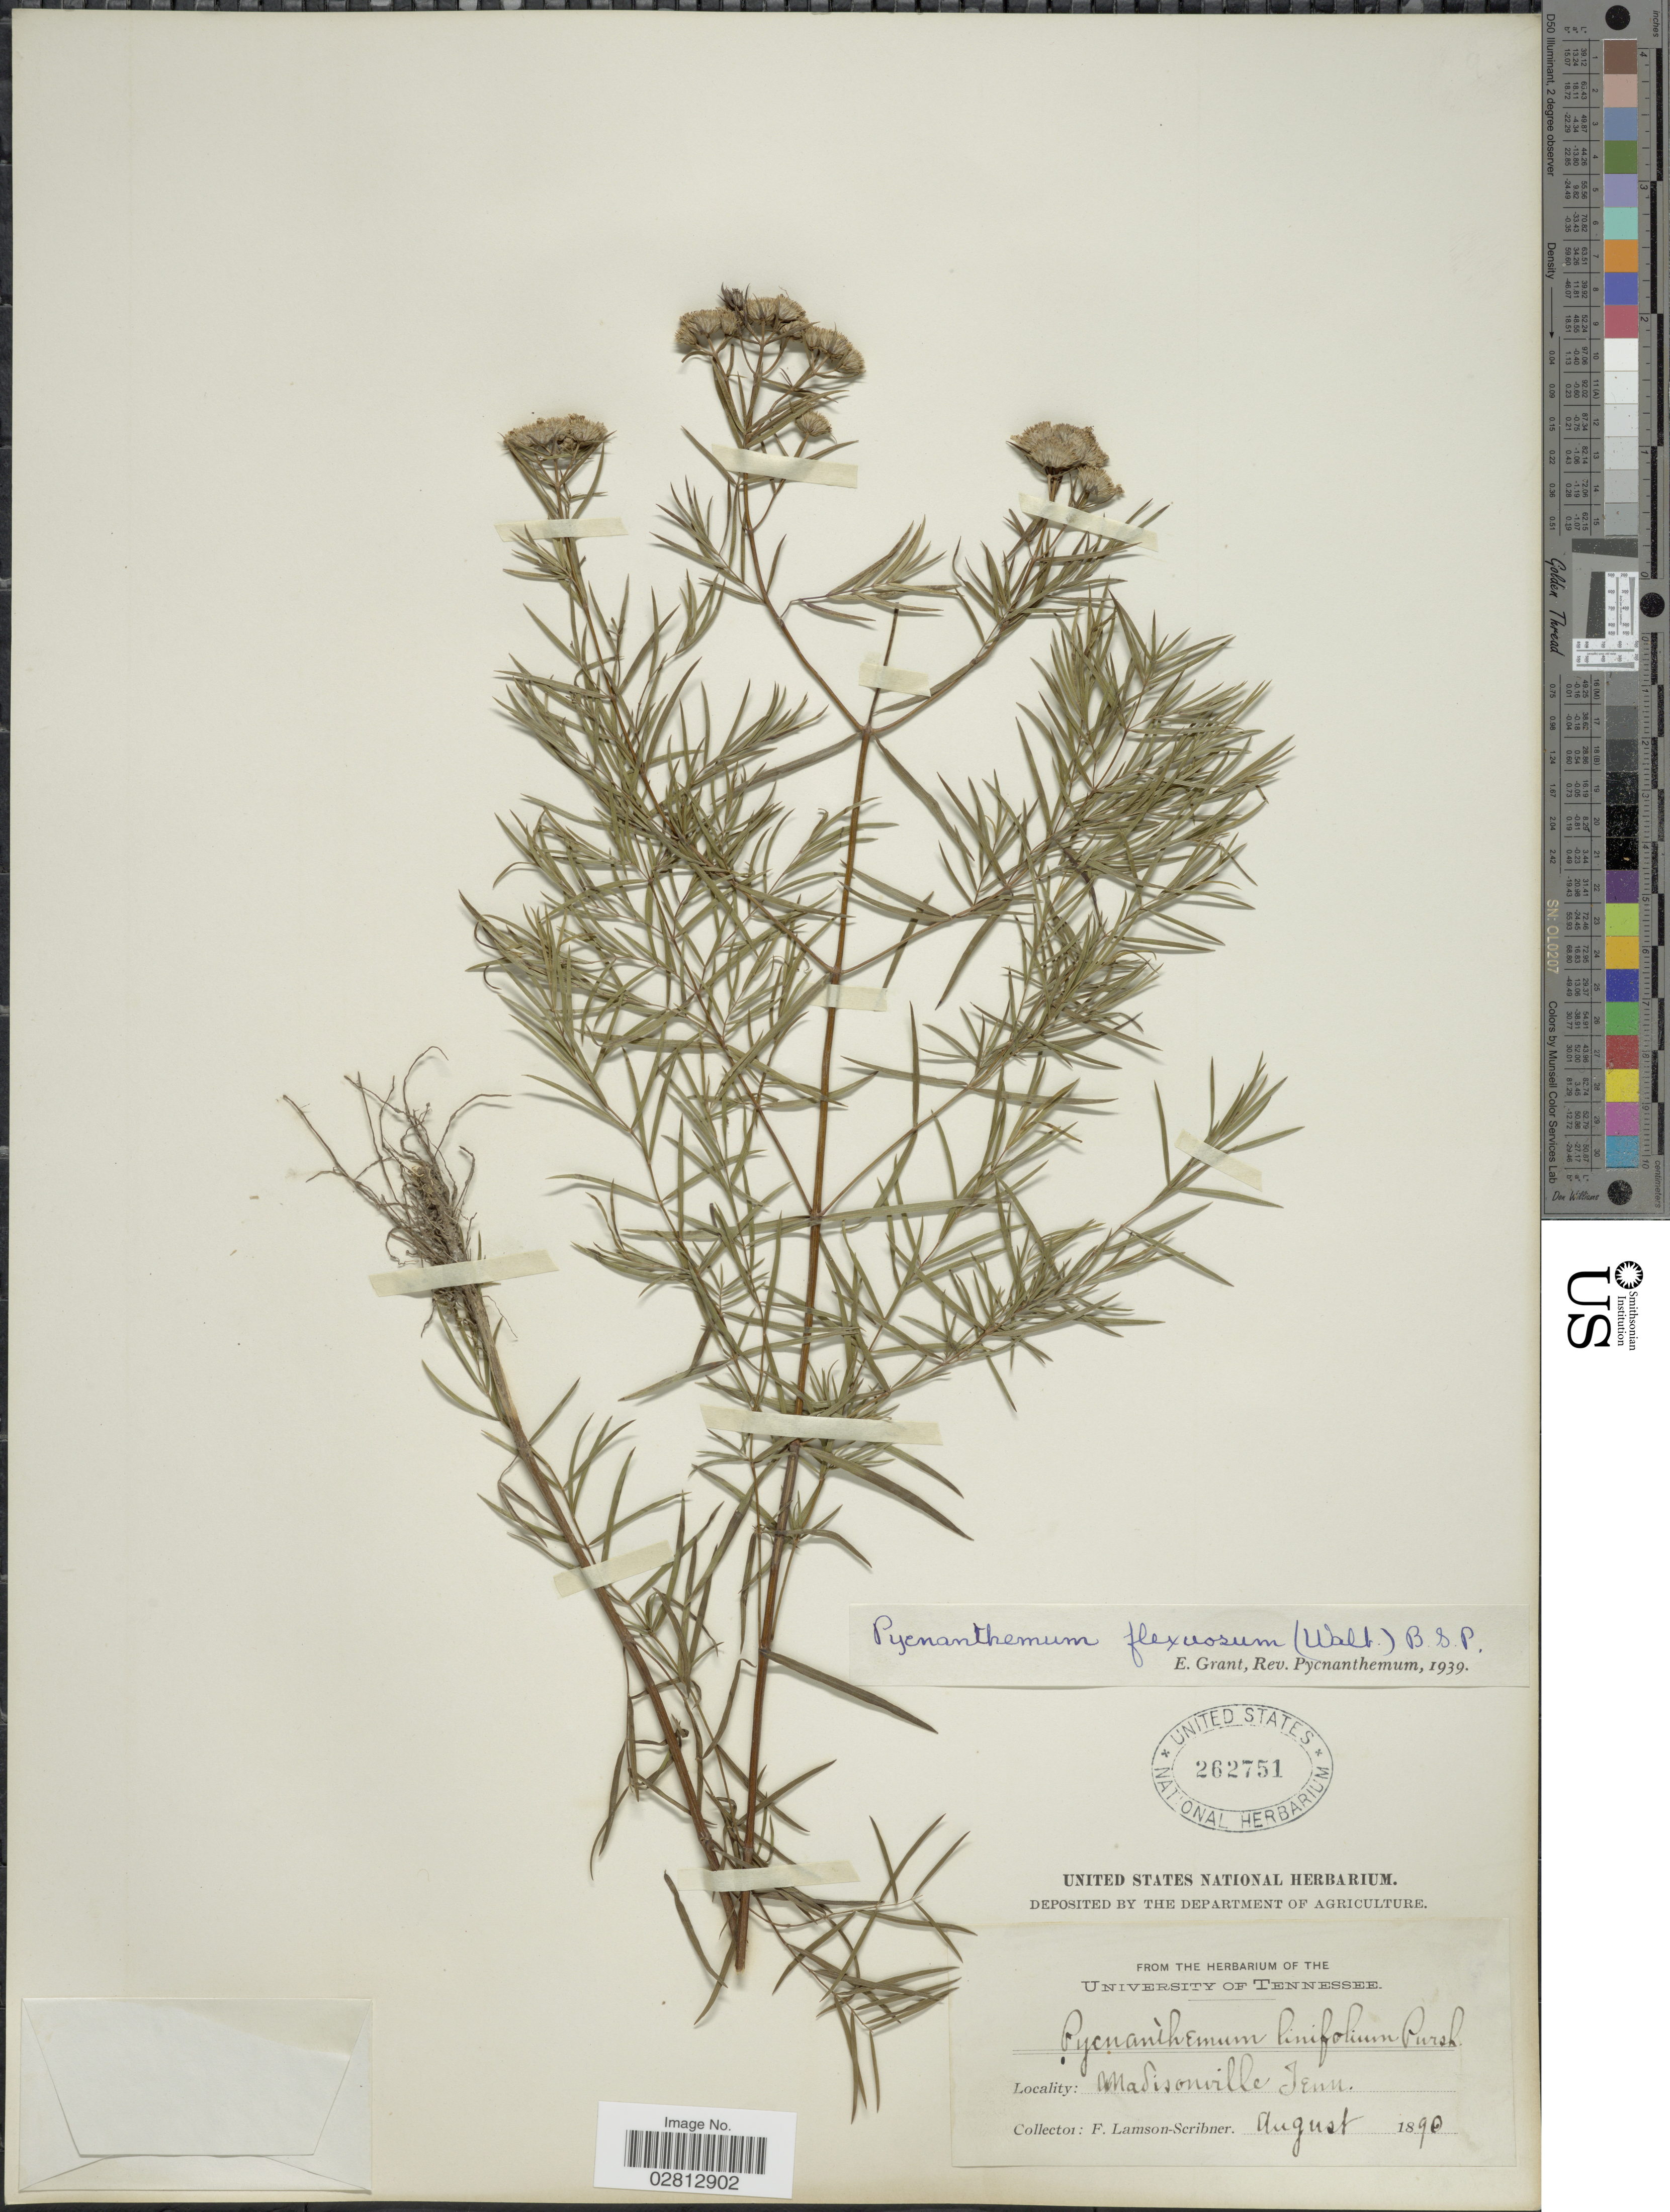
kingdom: Plantae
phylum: Tracheophyta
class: Magnoliopsida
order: Lamiales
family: Lamiaceae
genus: Pycnanthemum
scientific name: Pycnanthemum tenuifolium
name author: Schrad.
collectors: F. Lamson-Scribner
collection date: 1890-08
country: United States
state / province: Tennessee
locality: Madisonville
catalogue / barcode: US 262751